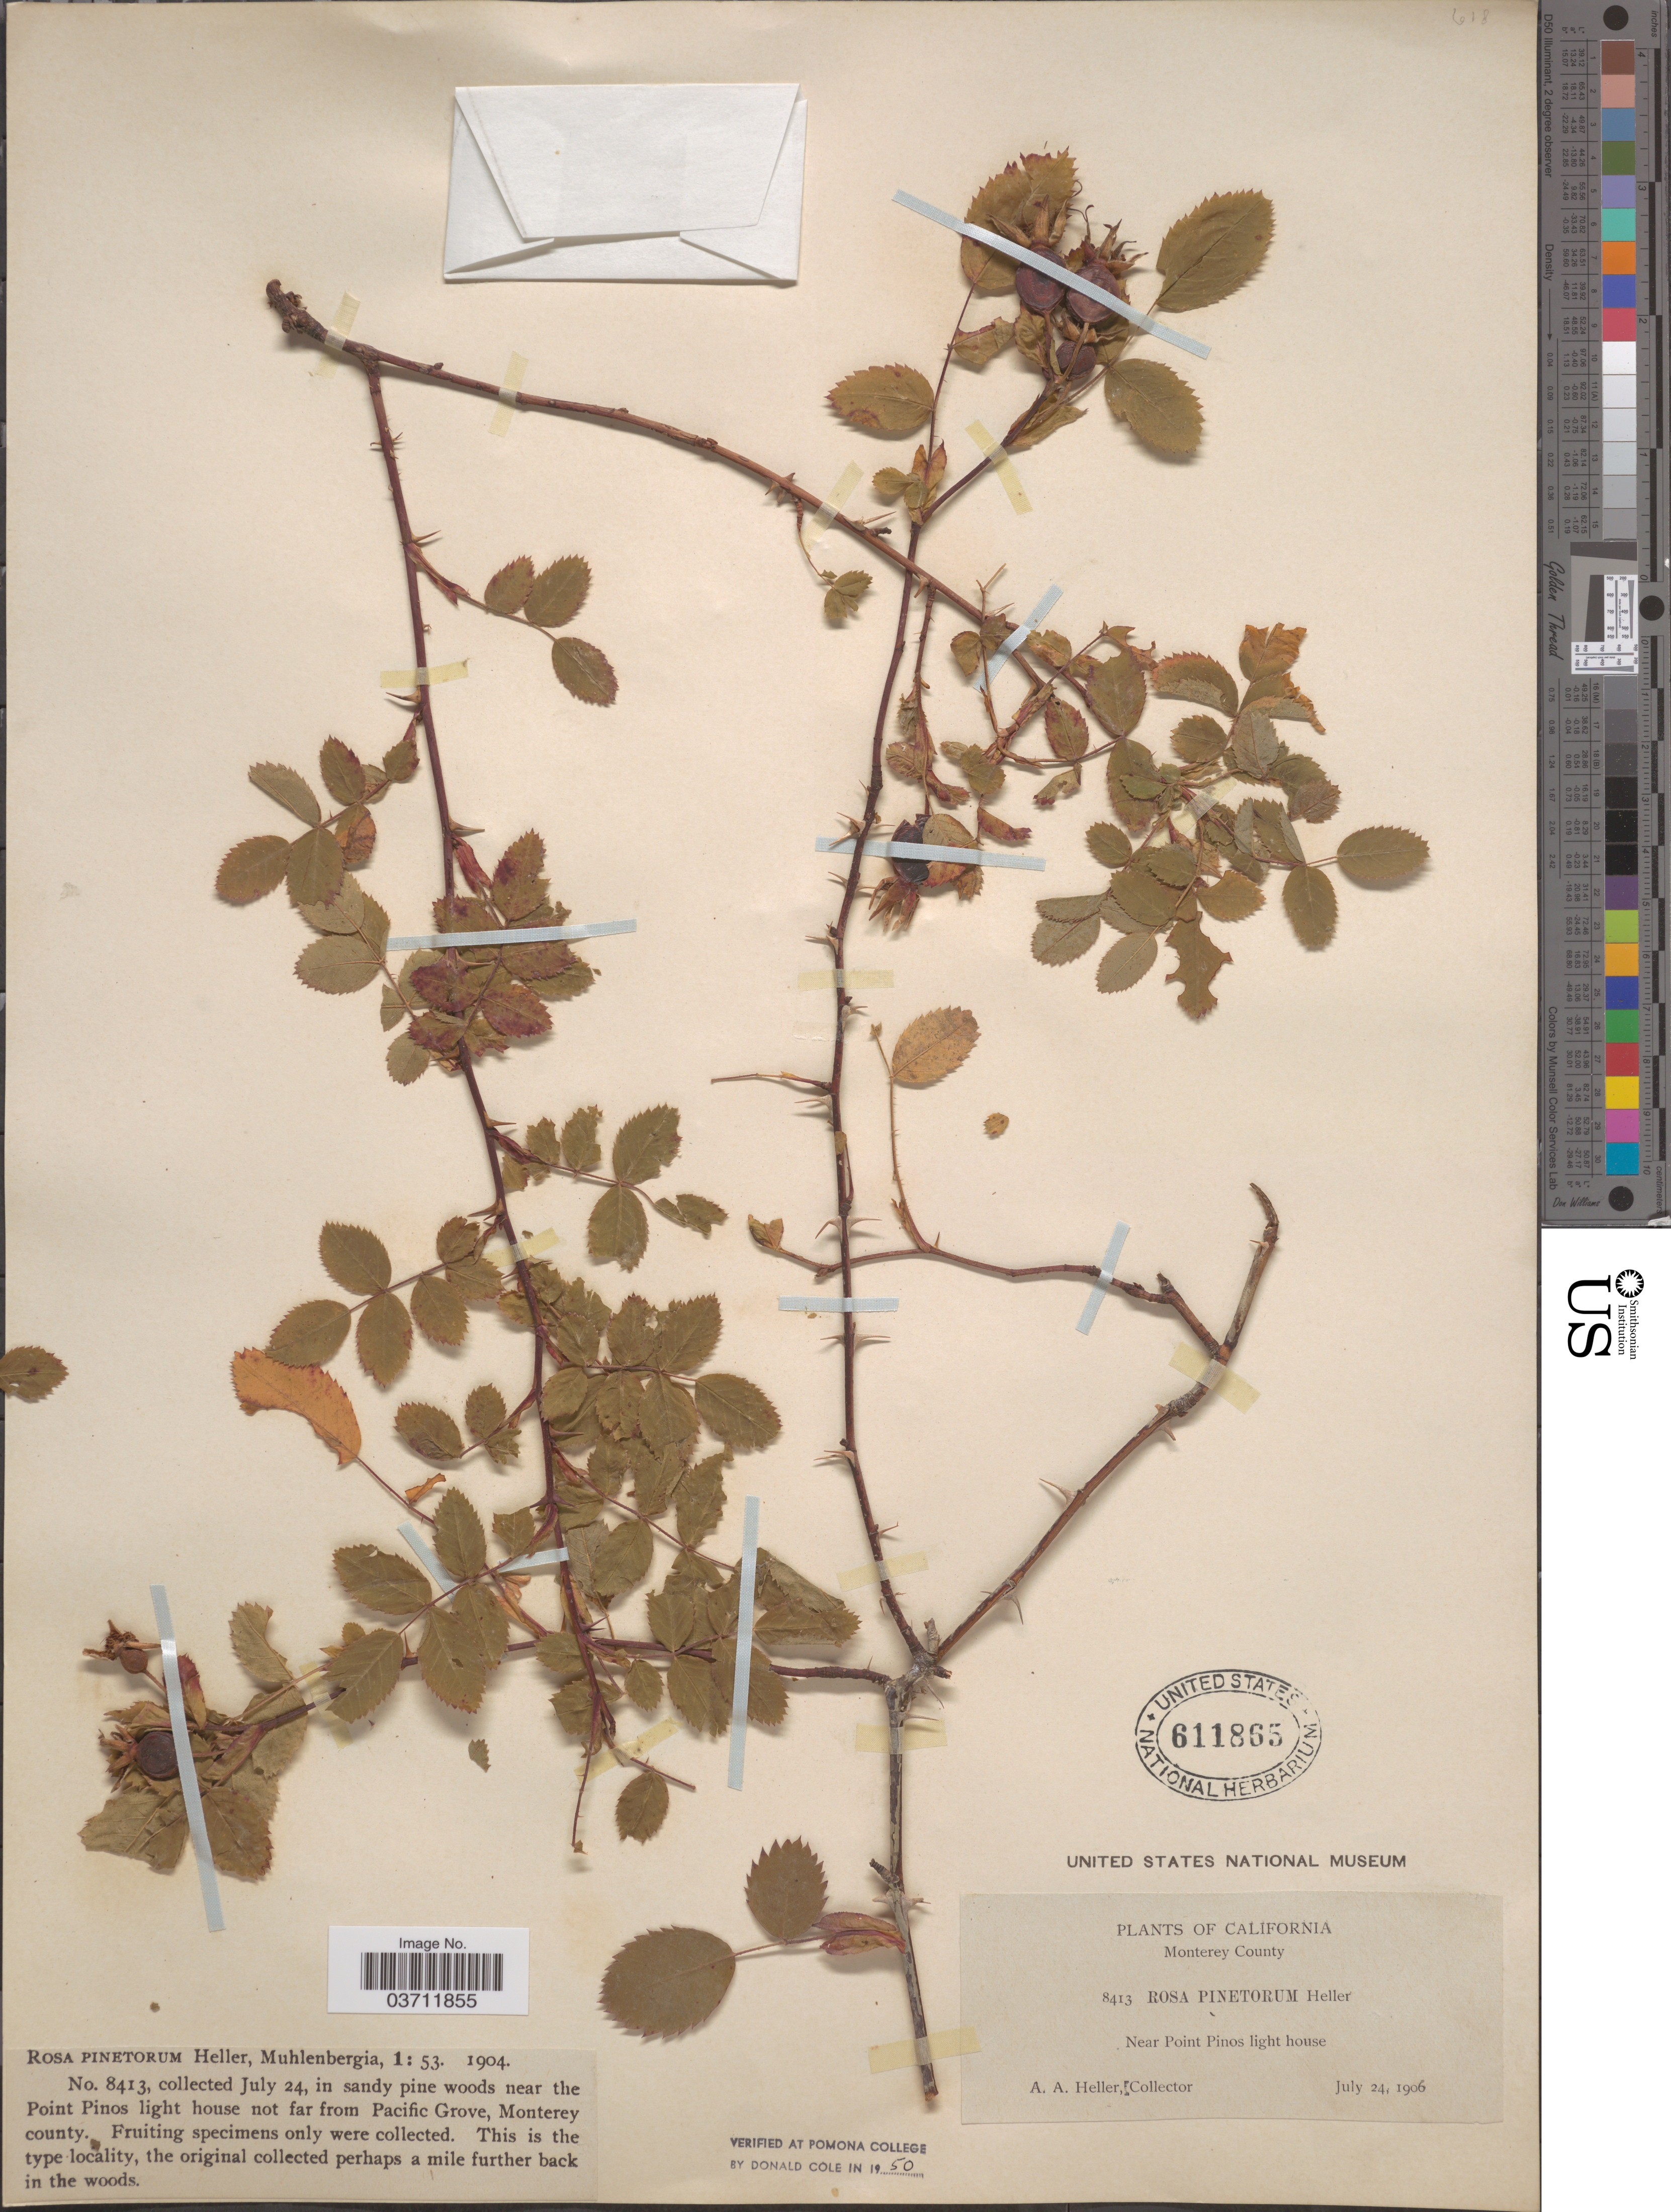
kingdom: Plantae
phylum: Tracheophyta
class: Magnoliopsida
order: Rosales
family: Rosaceae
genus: Rosa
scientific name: Rosa pinetorum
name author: A. Heller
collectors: A. A. Heller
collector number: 8413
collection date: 1906-07-24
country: United States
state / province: California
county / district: Monterey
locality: Monterey County. Near Point Pinos light house not far from Pacific Grove.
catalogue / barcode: US 611865